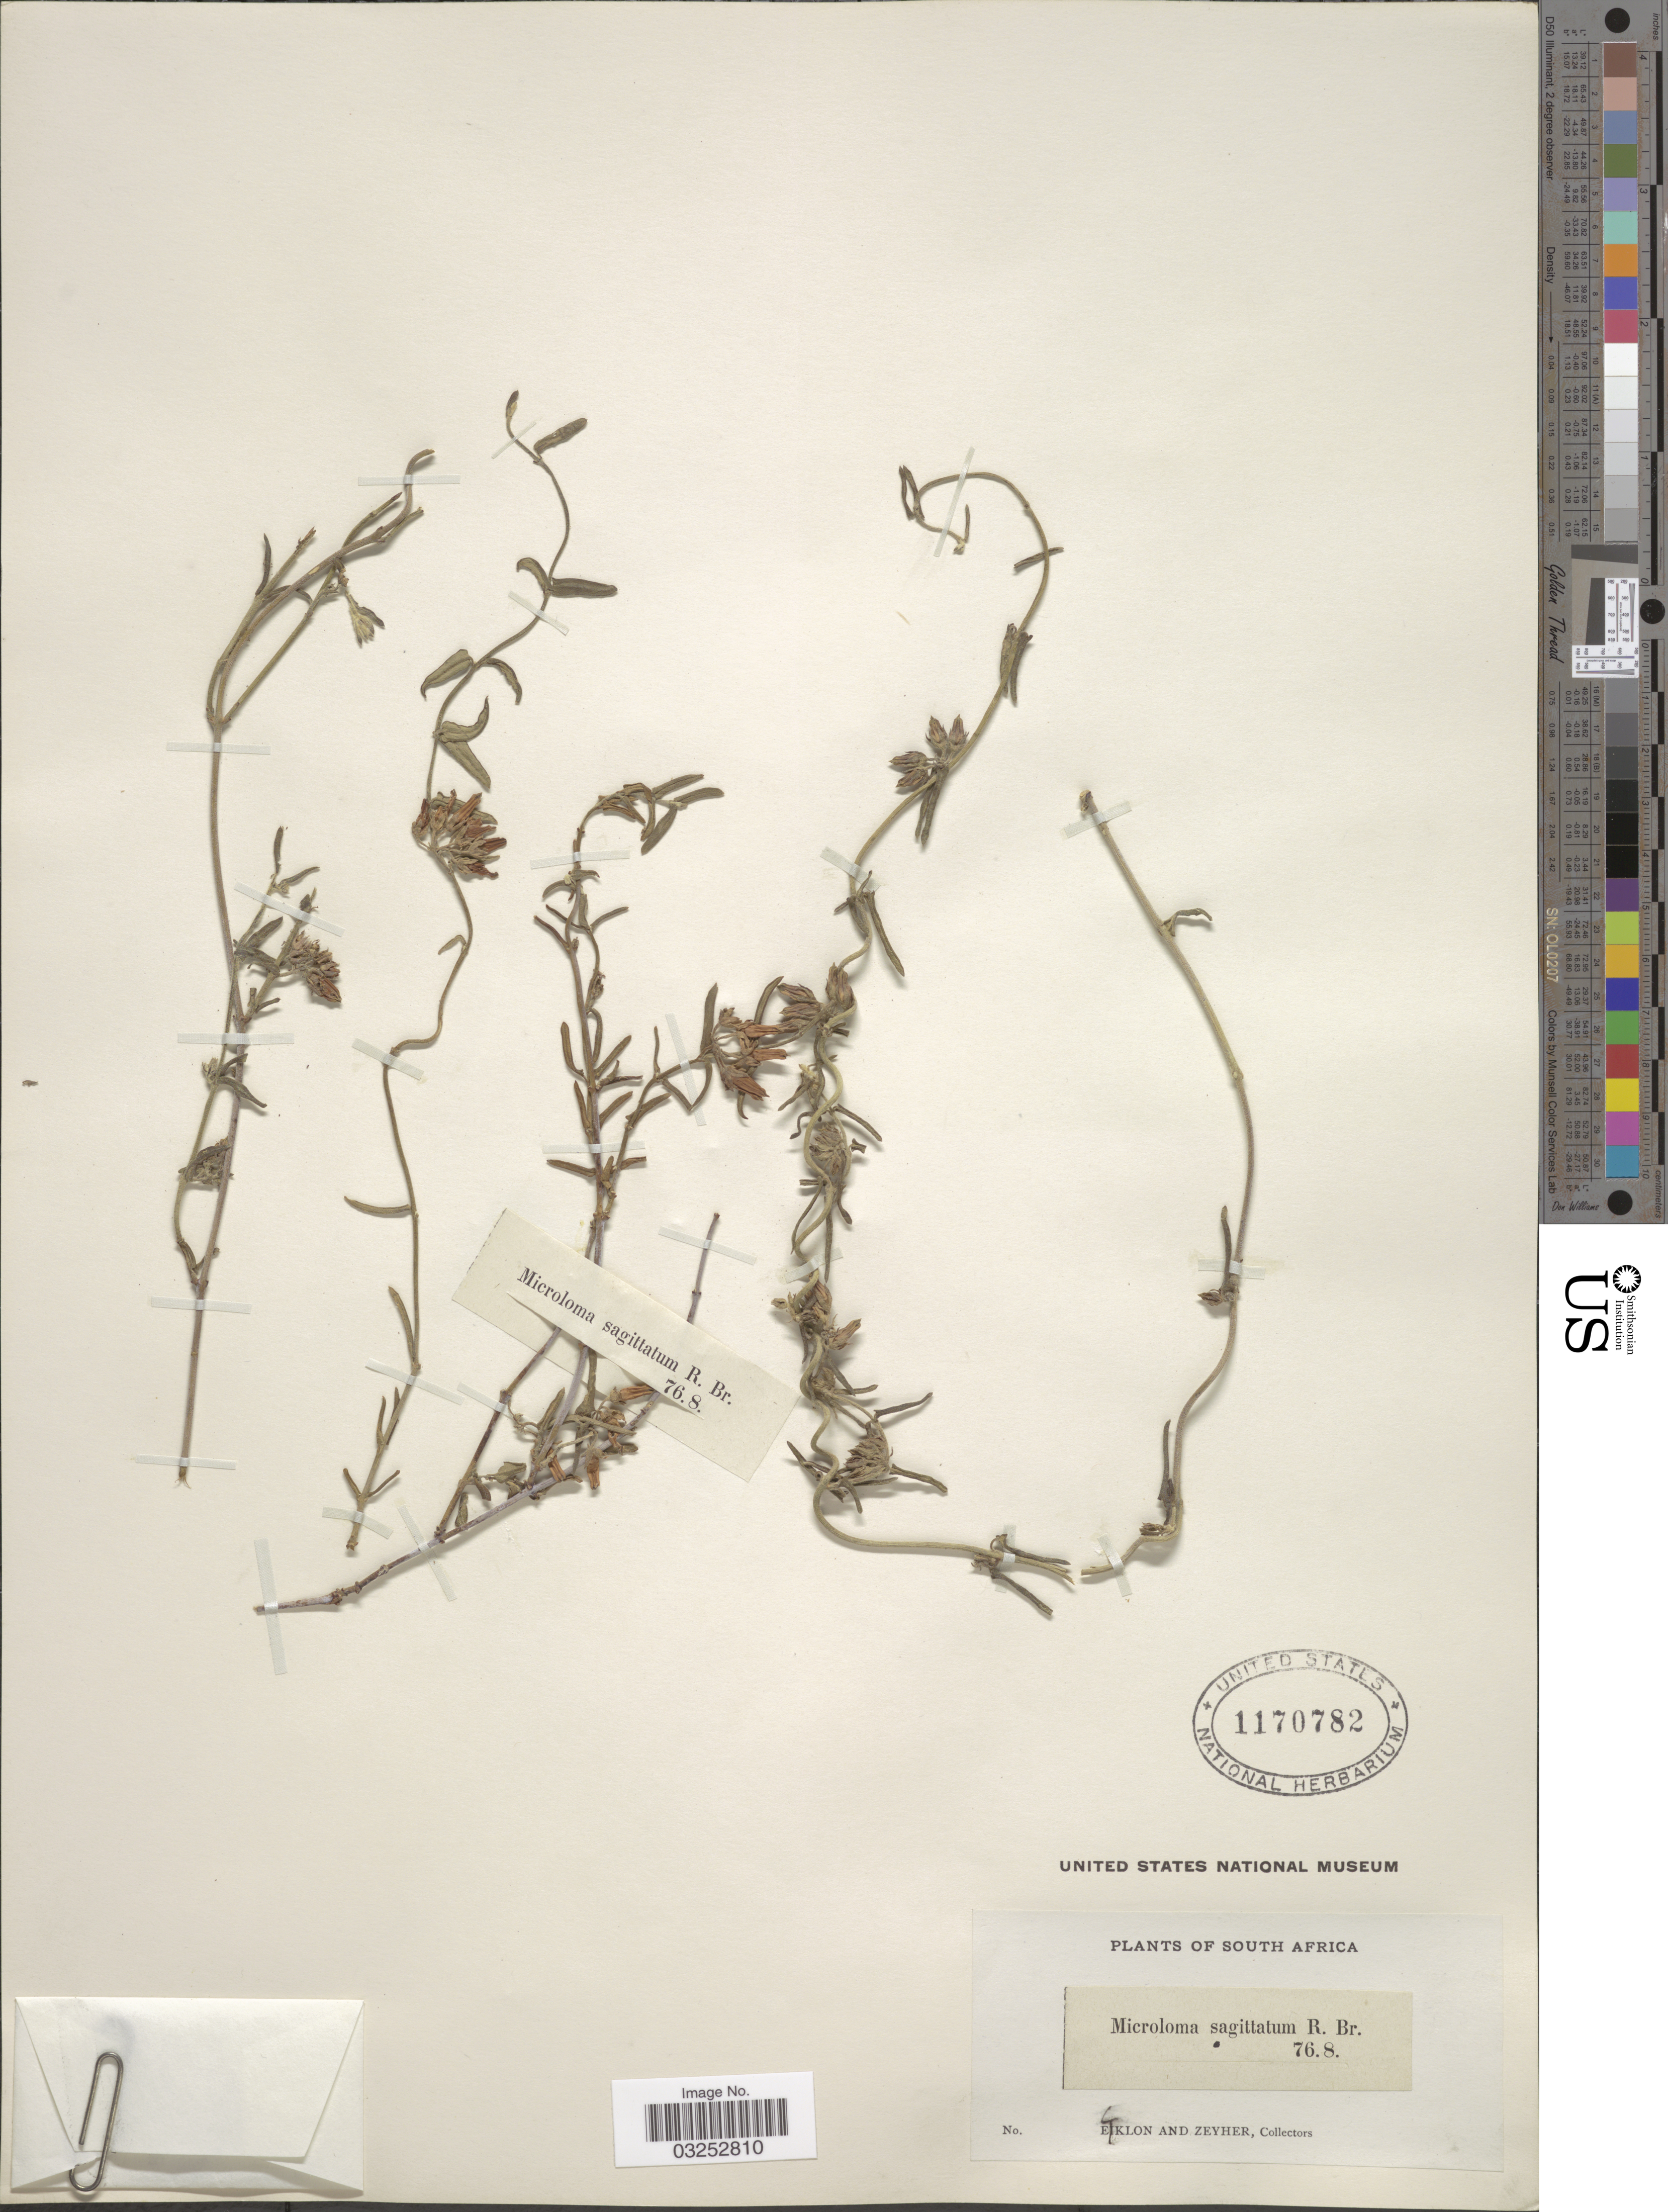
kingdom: Plantae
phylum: Tracheophyta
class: Magnoliopsida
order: Gentianales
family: Apocynaceae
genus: Microloma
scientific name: Microloma sagittatum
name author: (L.) R. Br.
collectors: -. Ecklon & -. Zeyher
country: South Africa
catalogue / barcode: US 1170782